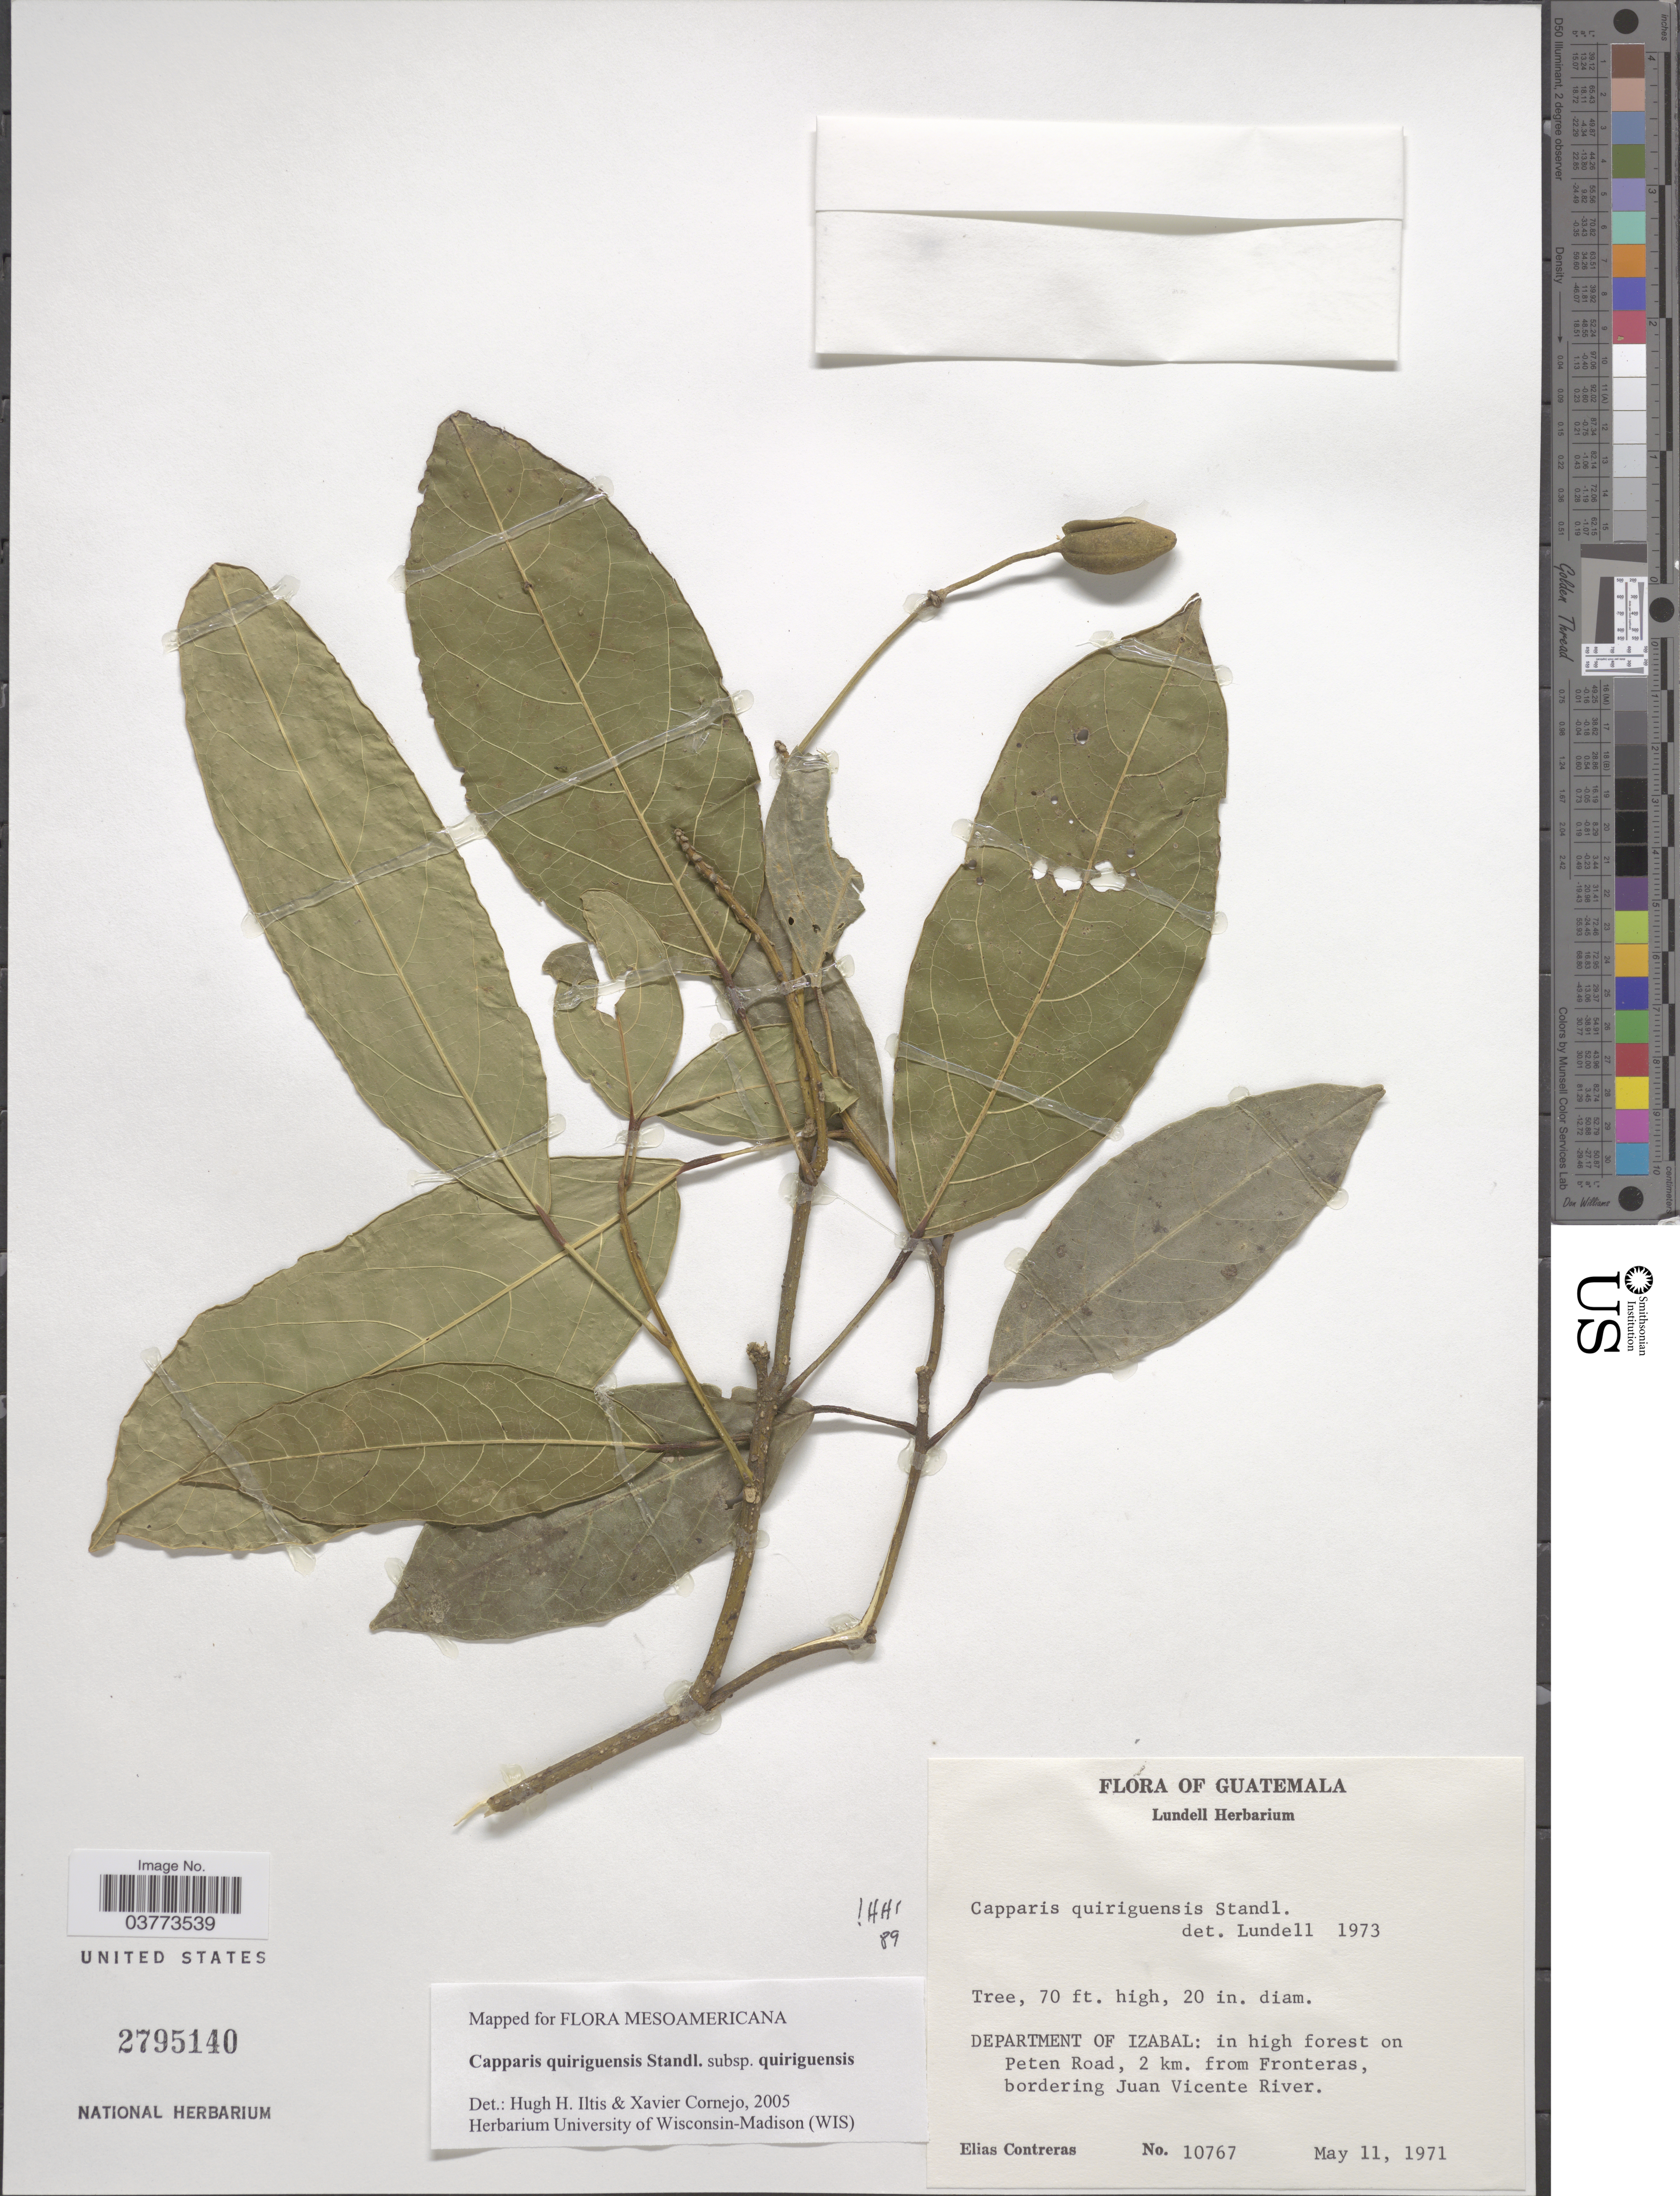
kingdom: Plantae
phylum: Tracheophyta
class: Magnoliopsida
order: Brassicales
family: Capparaceae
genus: Capparidastrum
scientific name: Capparidastrum quiriguense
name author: (Standl.) Iltis, H.H. & Cornejo, X.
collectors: E. Contreras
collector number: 10767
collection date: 1971-05-11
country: Guatemala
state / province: Izabal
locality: Department of Izabal: in high forest on Peten Road, 2 km. from Fronteras, bordering Juan Vicente River.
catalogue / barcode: US 2795140